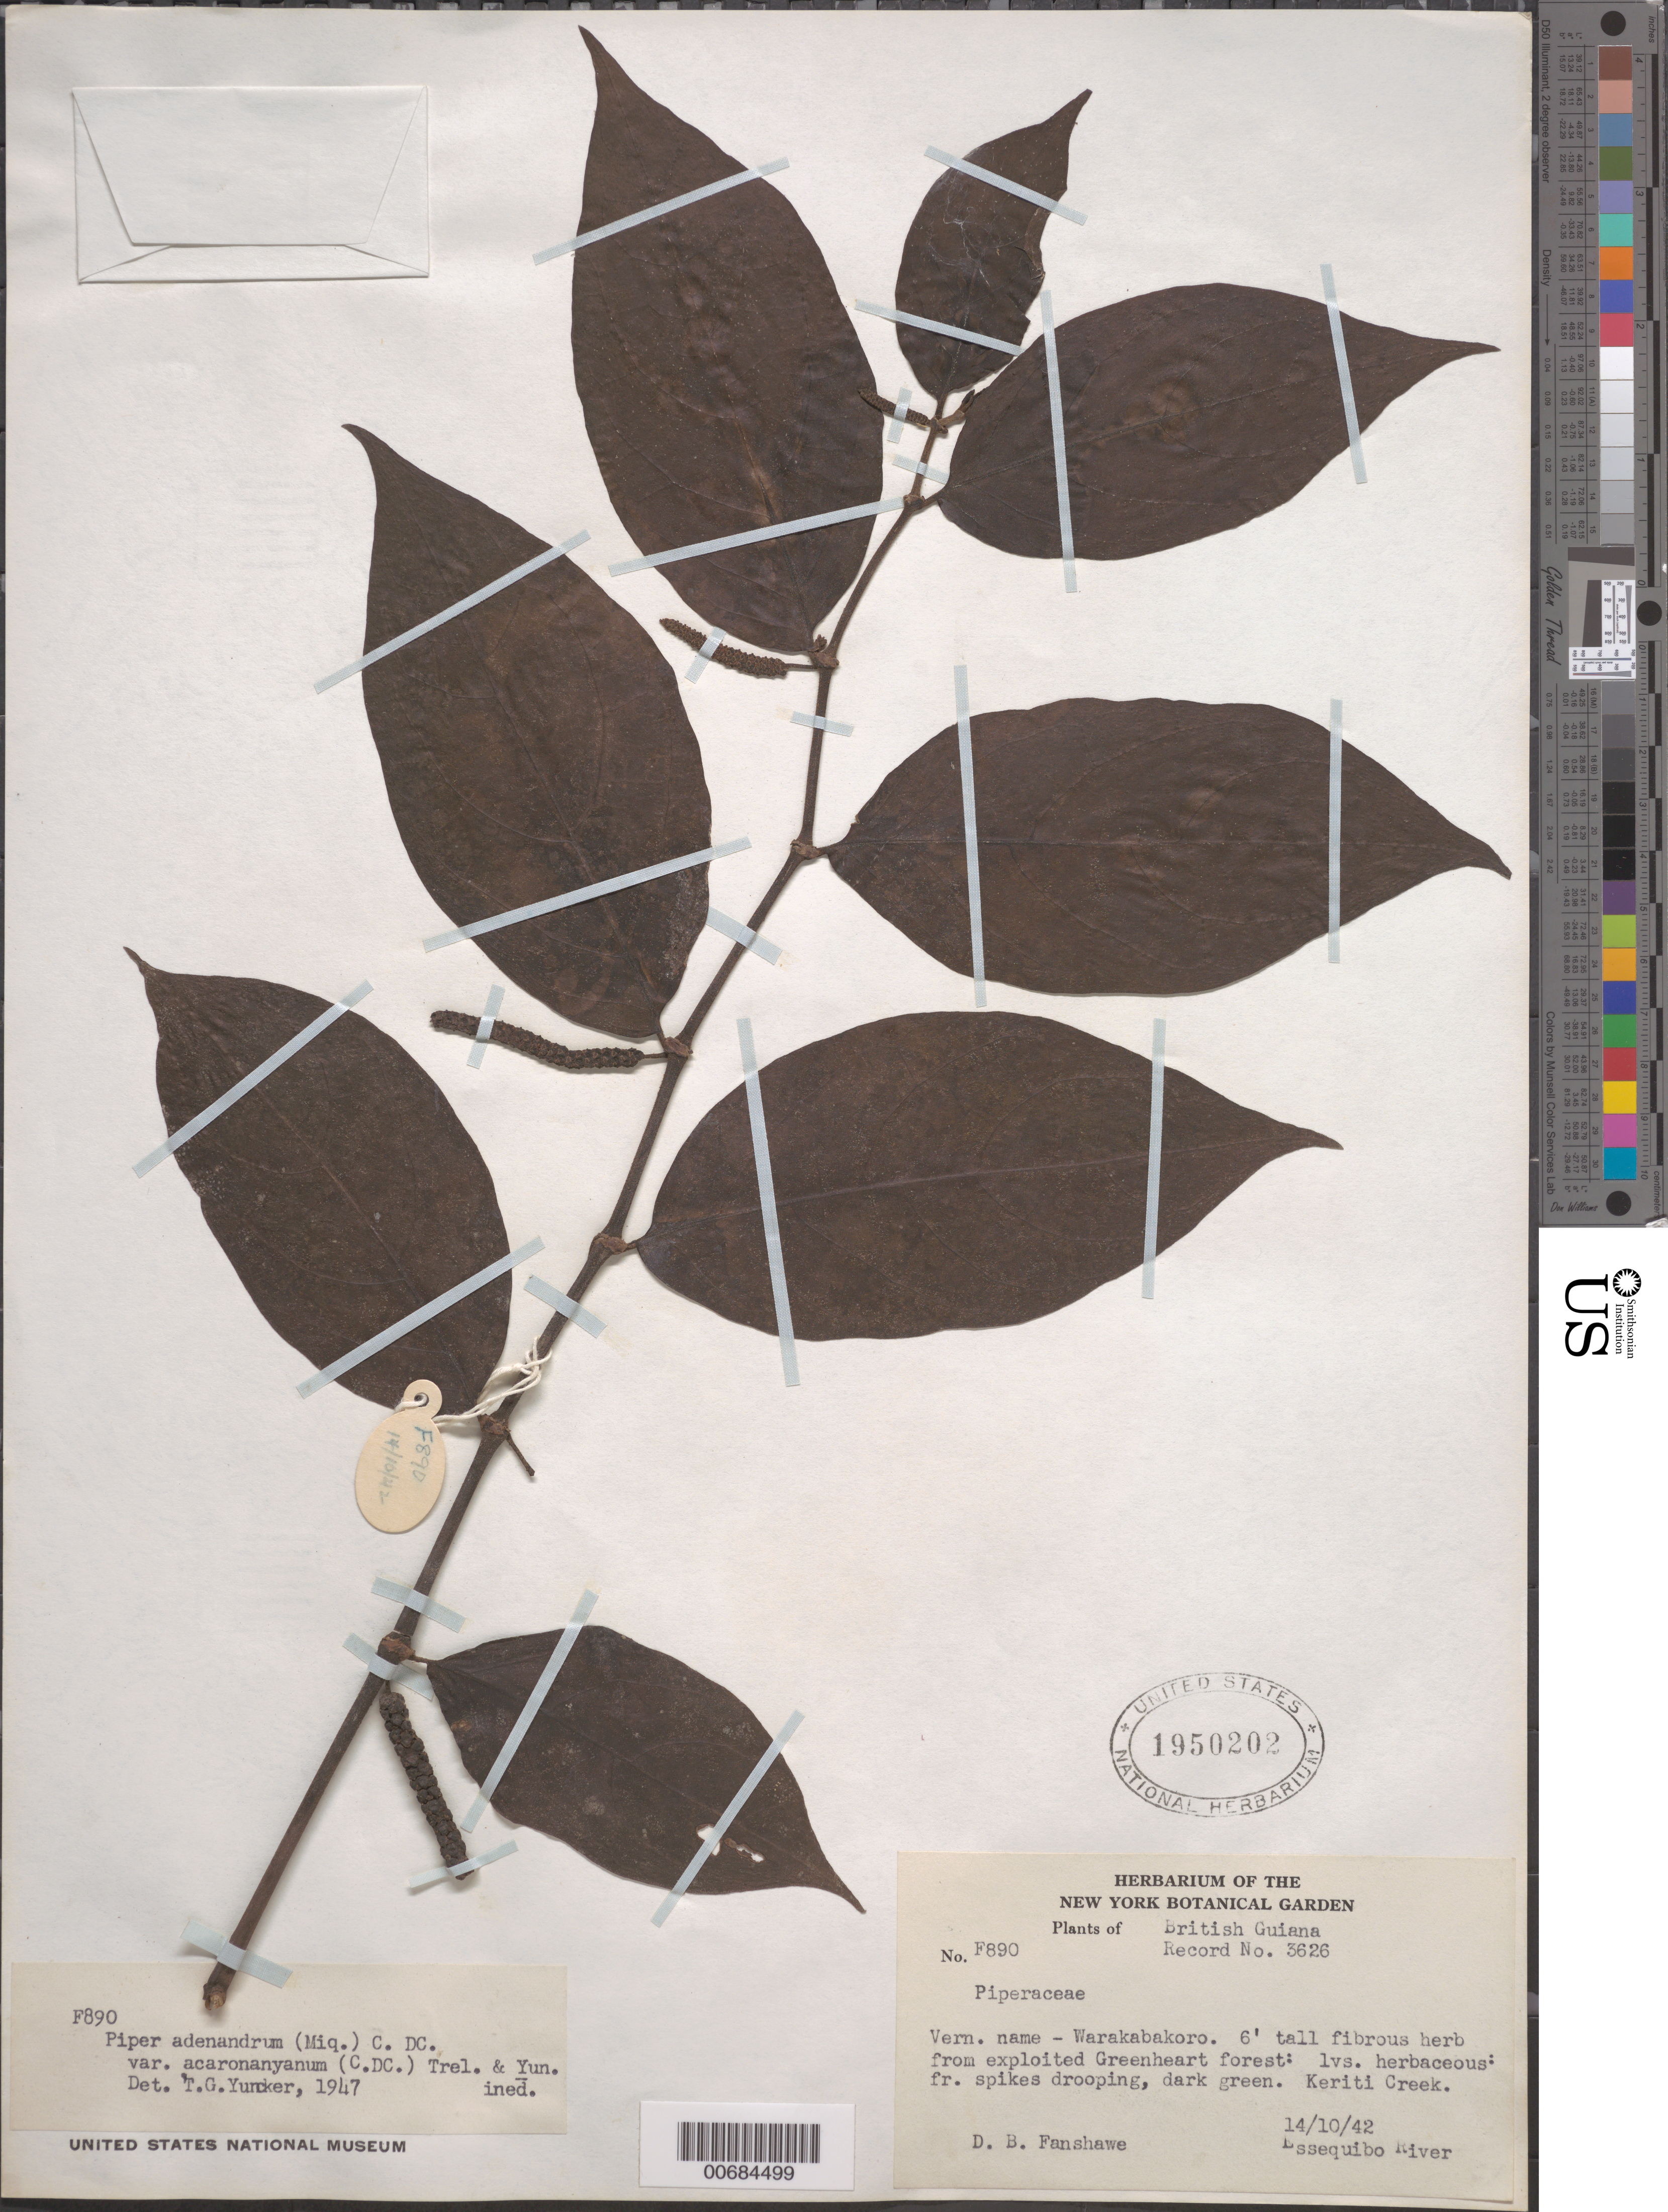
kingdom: Plantae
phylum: Tracheophyta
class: Magnoliopsida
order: Piperales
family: Piperaceae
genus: Piper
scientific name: Piper adenandrum var. acaronanyanum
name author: (C. DC.) Trel. & Yunck.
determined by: Trelease, W.; Yuncker, T. G.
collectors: D. B. Fanshawe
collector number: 3626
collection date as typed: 14-Oct-42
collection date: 1942-10-14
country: Guyana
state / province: Cuyuni-Mazaruni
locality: Mazaruni Station, Keriti Creek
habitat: Exploited Greenheart forest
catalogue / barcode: US 1950202